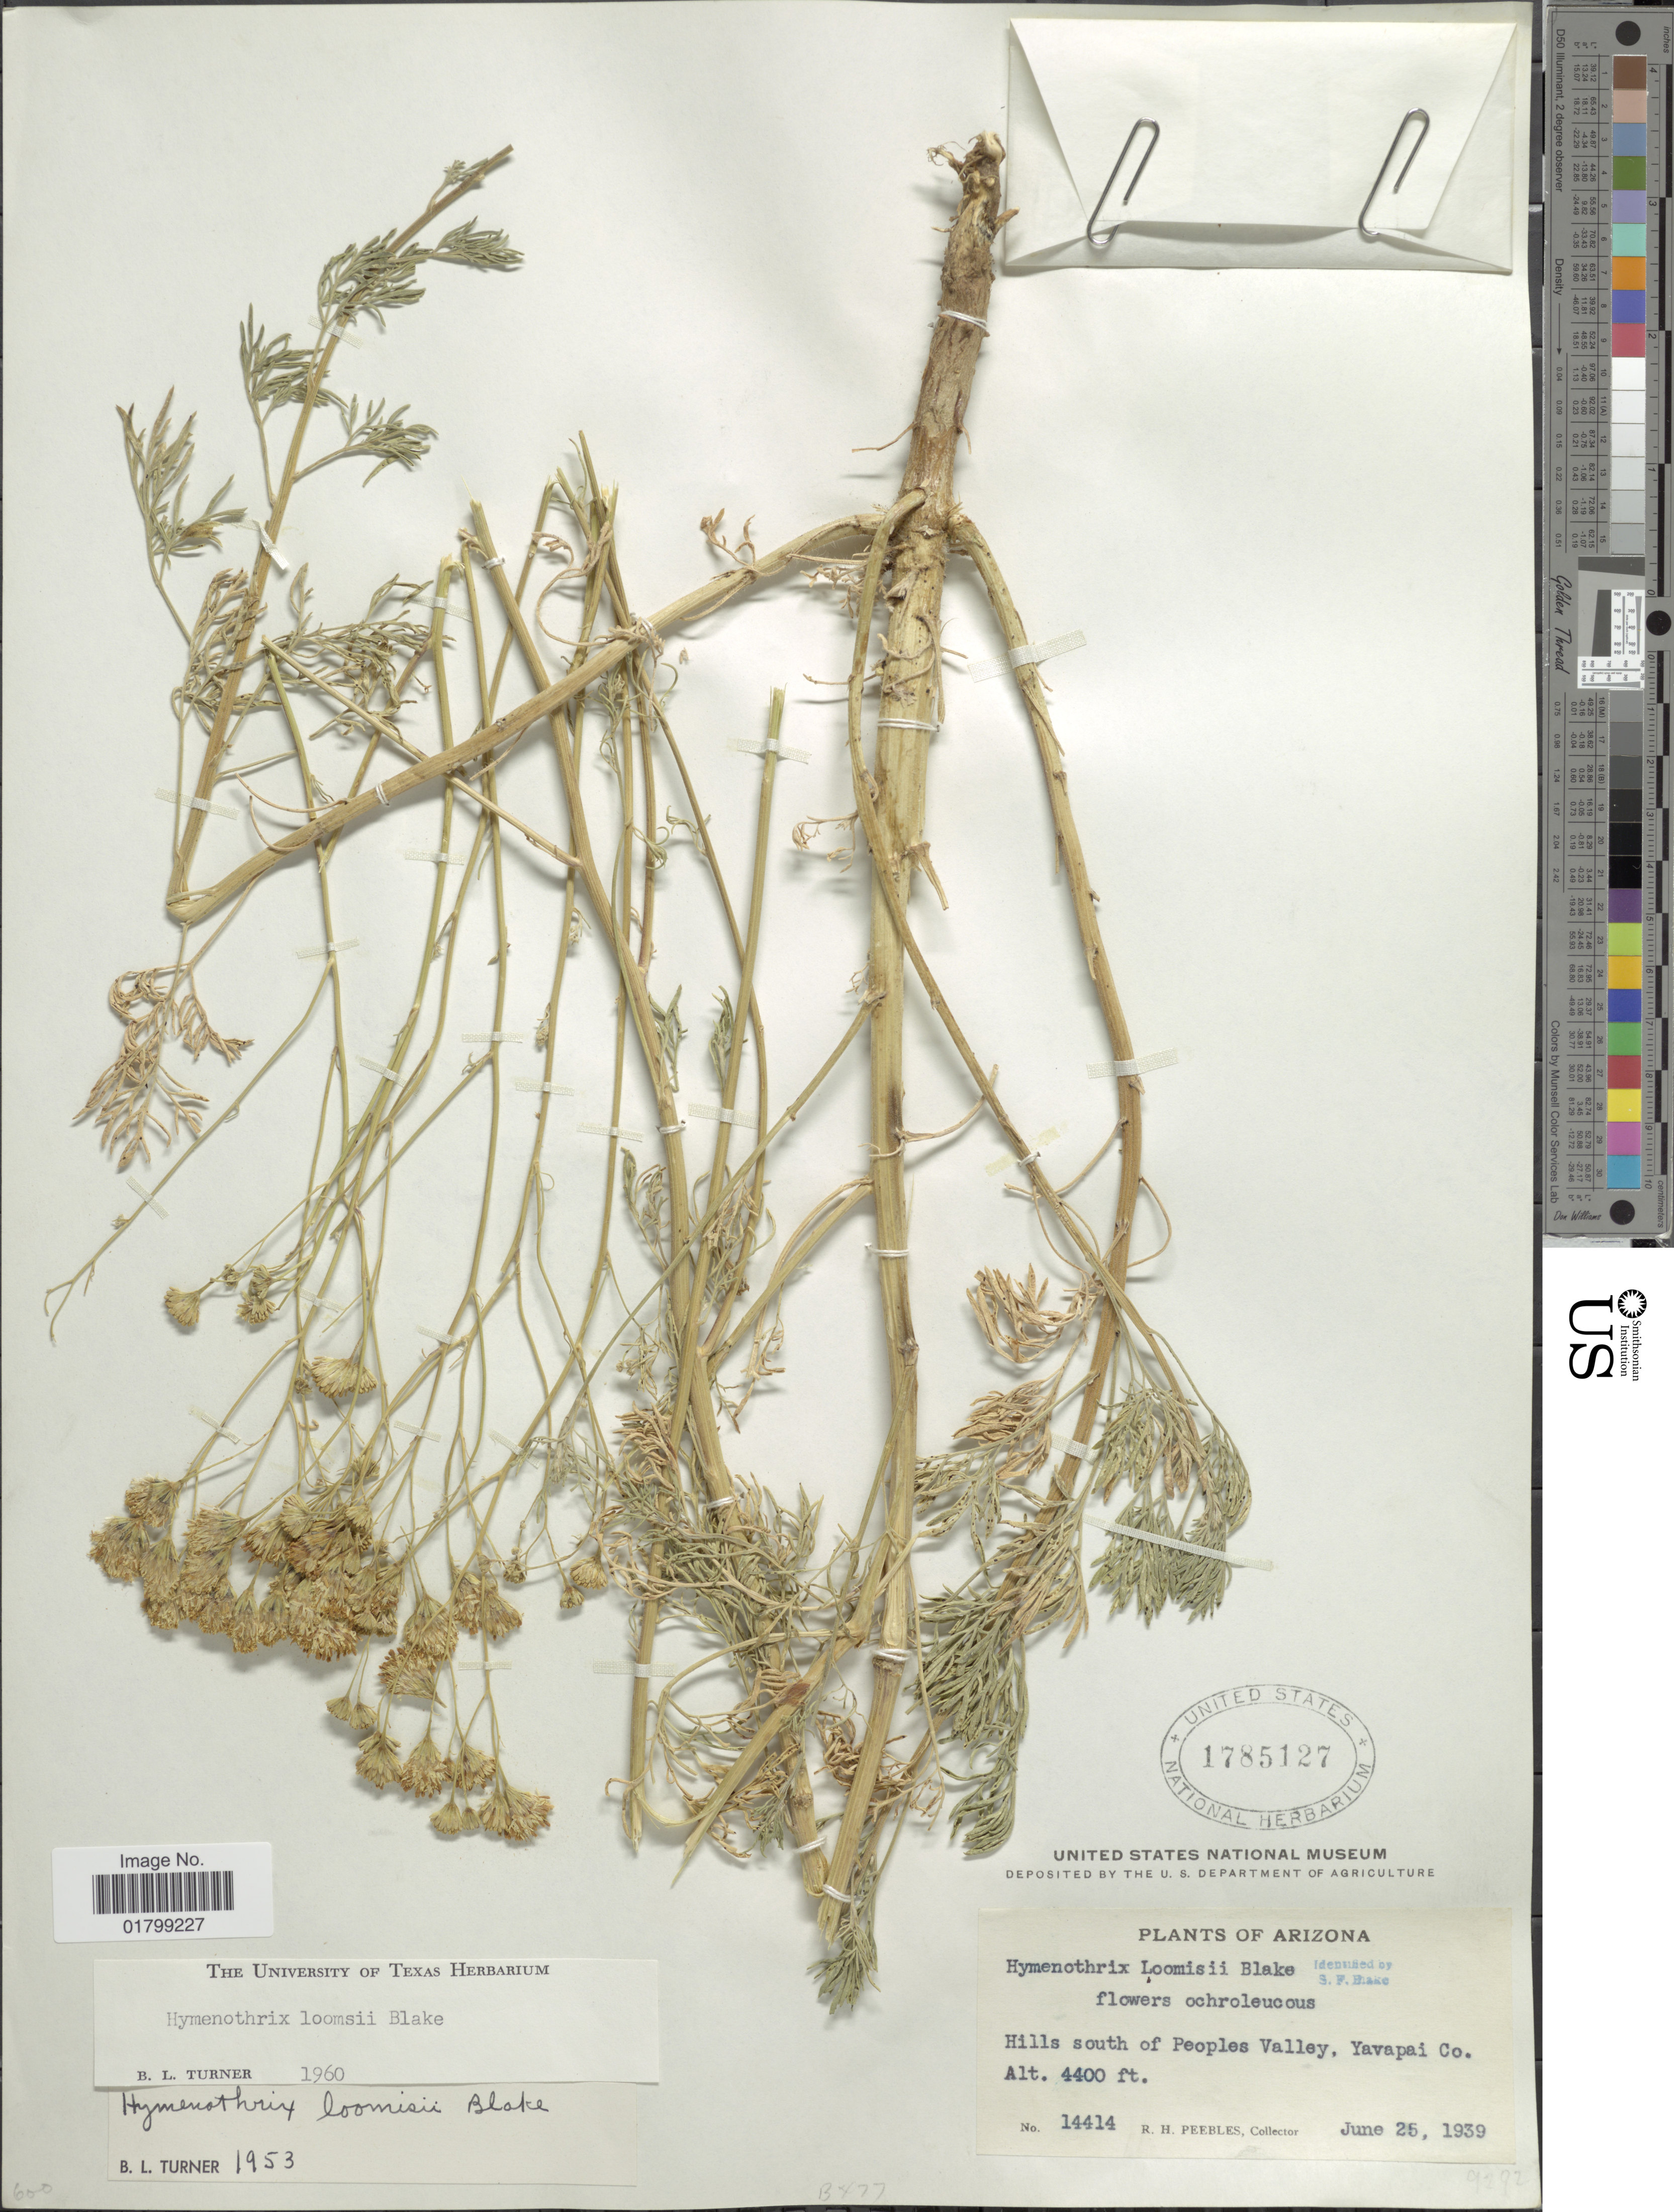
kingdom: Plantae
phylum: Tracheophyta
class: Magnoliopsida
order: Asterales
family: Asteraceae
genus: Hymenothrix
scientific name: Hymenothrix loomisii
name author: S.F. Blake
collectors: R. H. Peebles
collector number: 14414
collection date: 1939-06-25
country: United States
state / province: Arizona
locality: Hills south of Peoples Valley, Yavapai Co.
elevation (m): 1341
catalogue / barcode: US 1785127